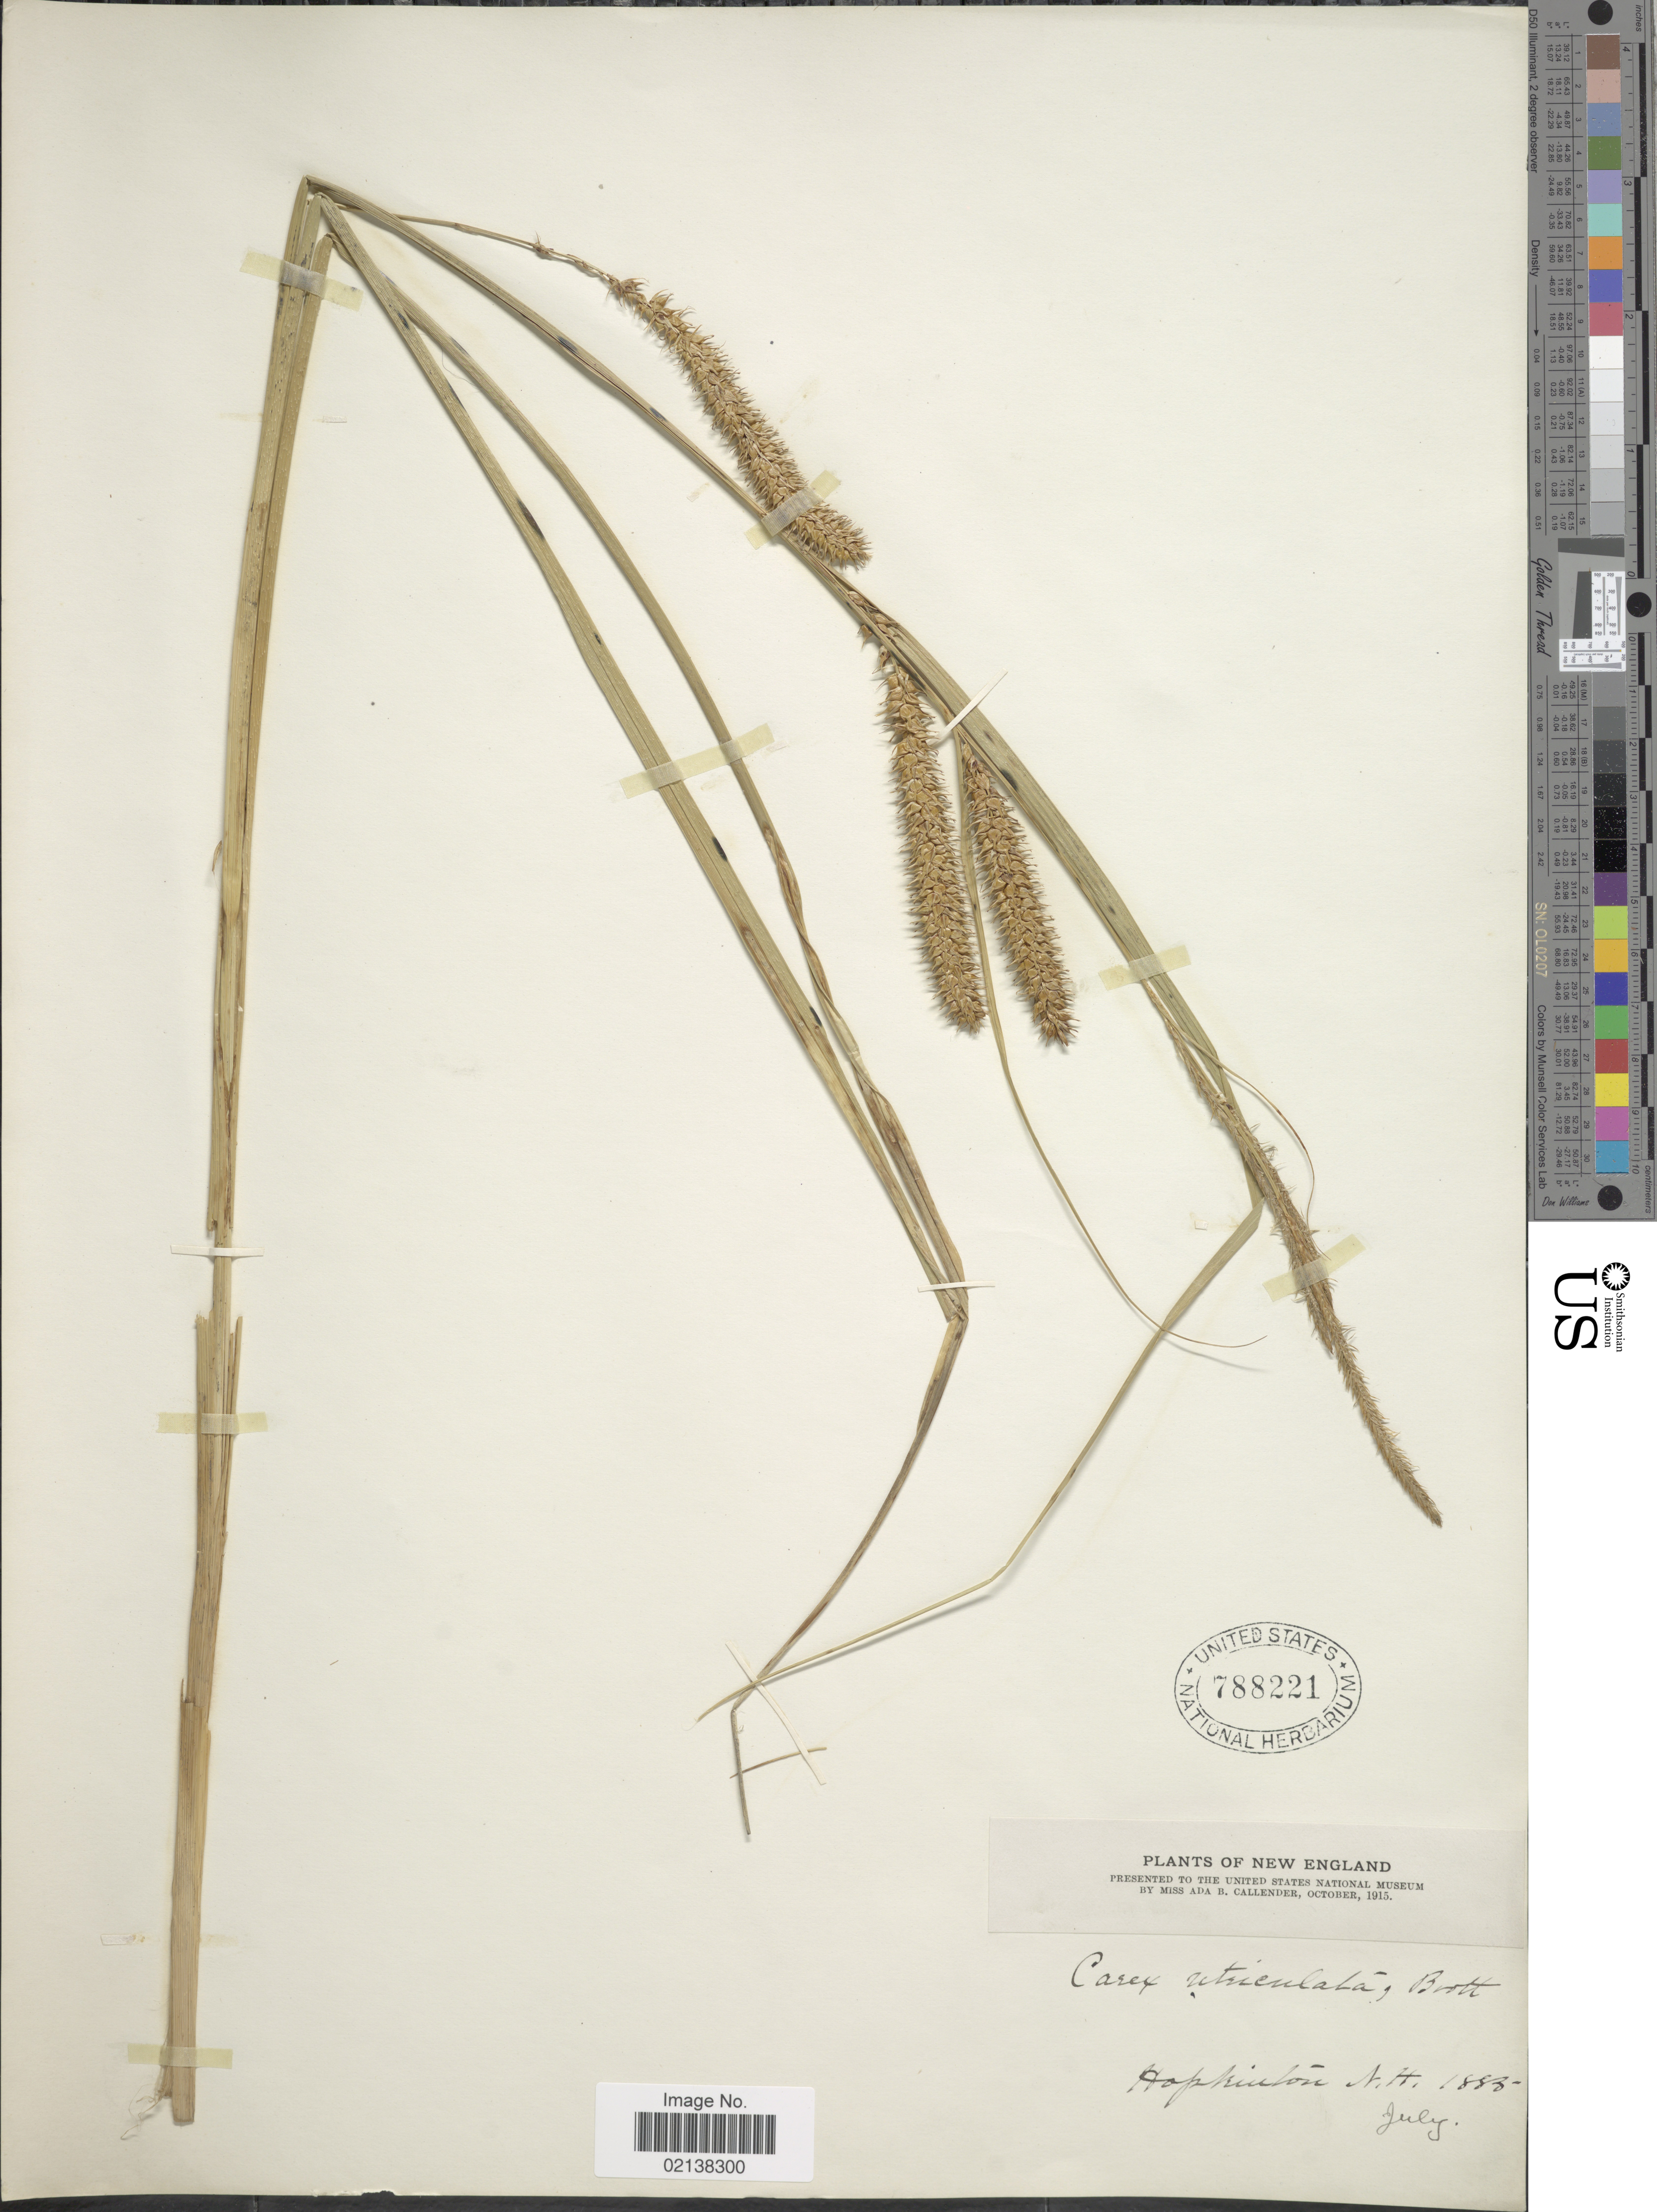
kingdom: Plantae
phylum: Tracheophyta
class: Liliopsida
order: Poales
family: Cyperaceae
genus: Carex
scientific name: Carex utriculata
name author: Boott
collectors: A. Callender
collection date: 1885-07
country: United States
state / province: New Hampshire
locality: New England. Hopkinton N.H.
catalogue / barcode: US 788221